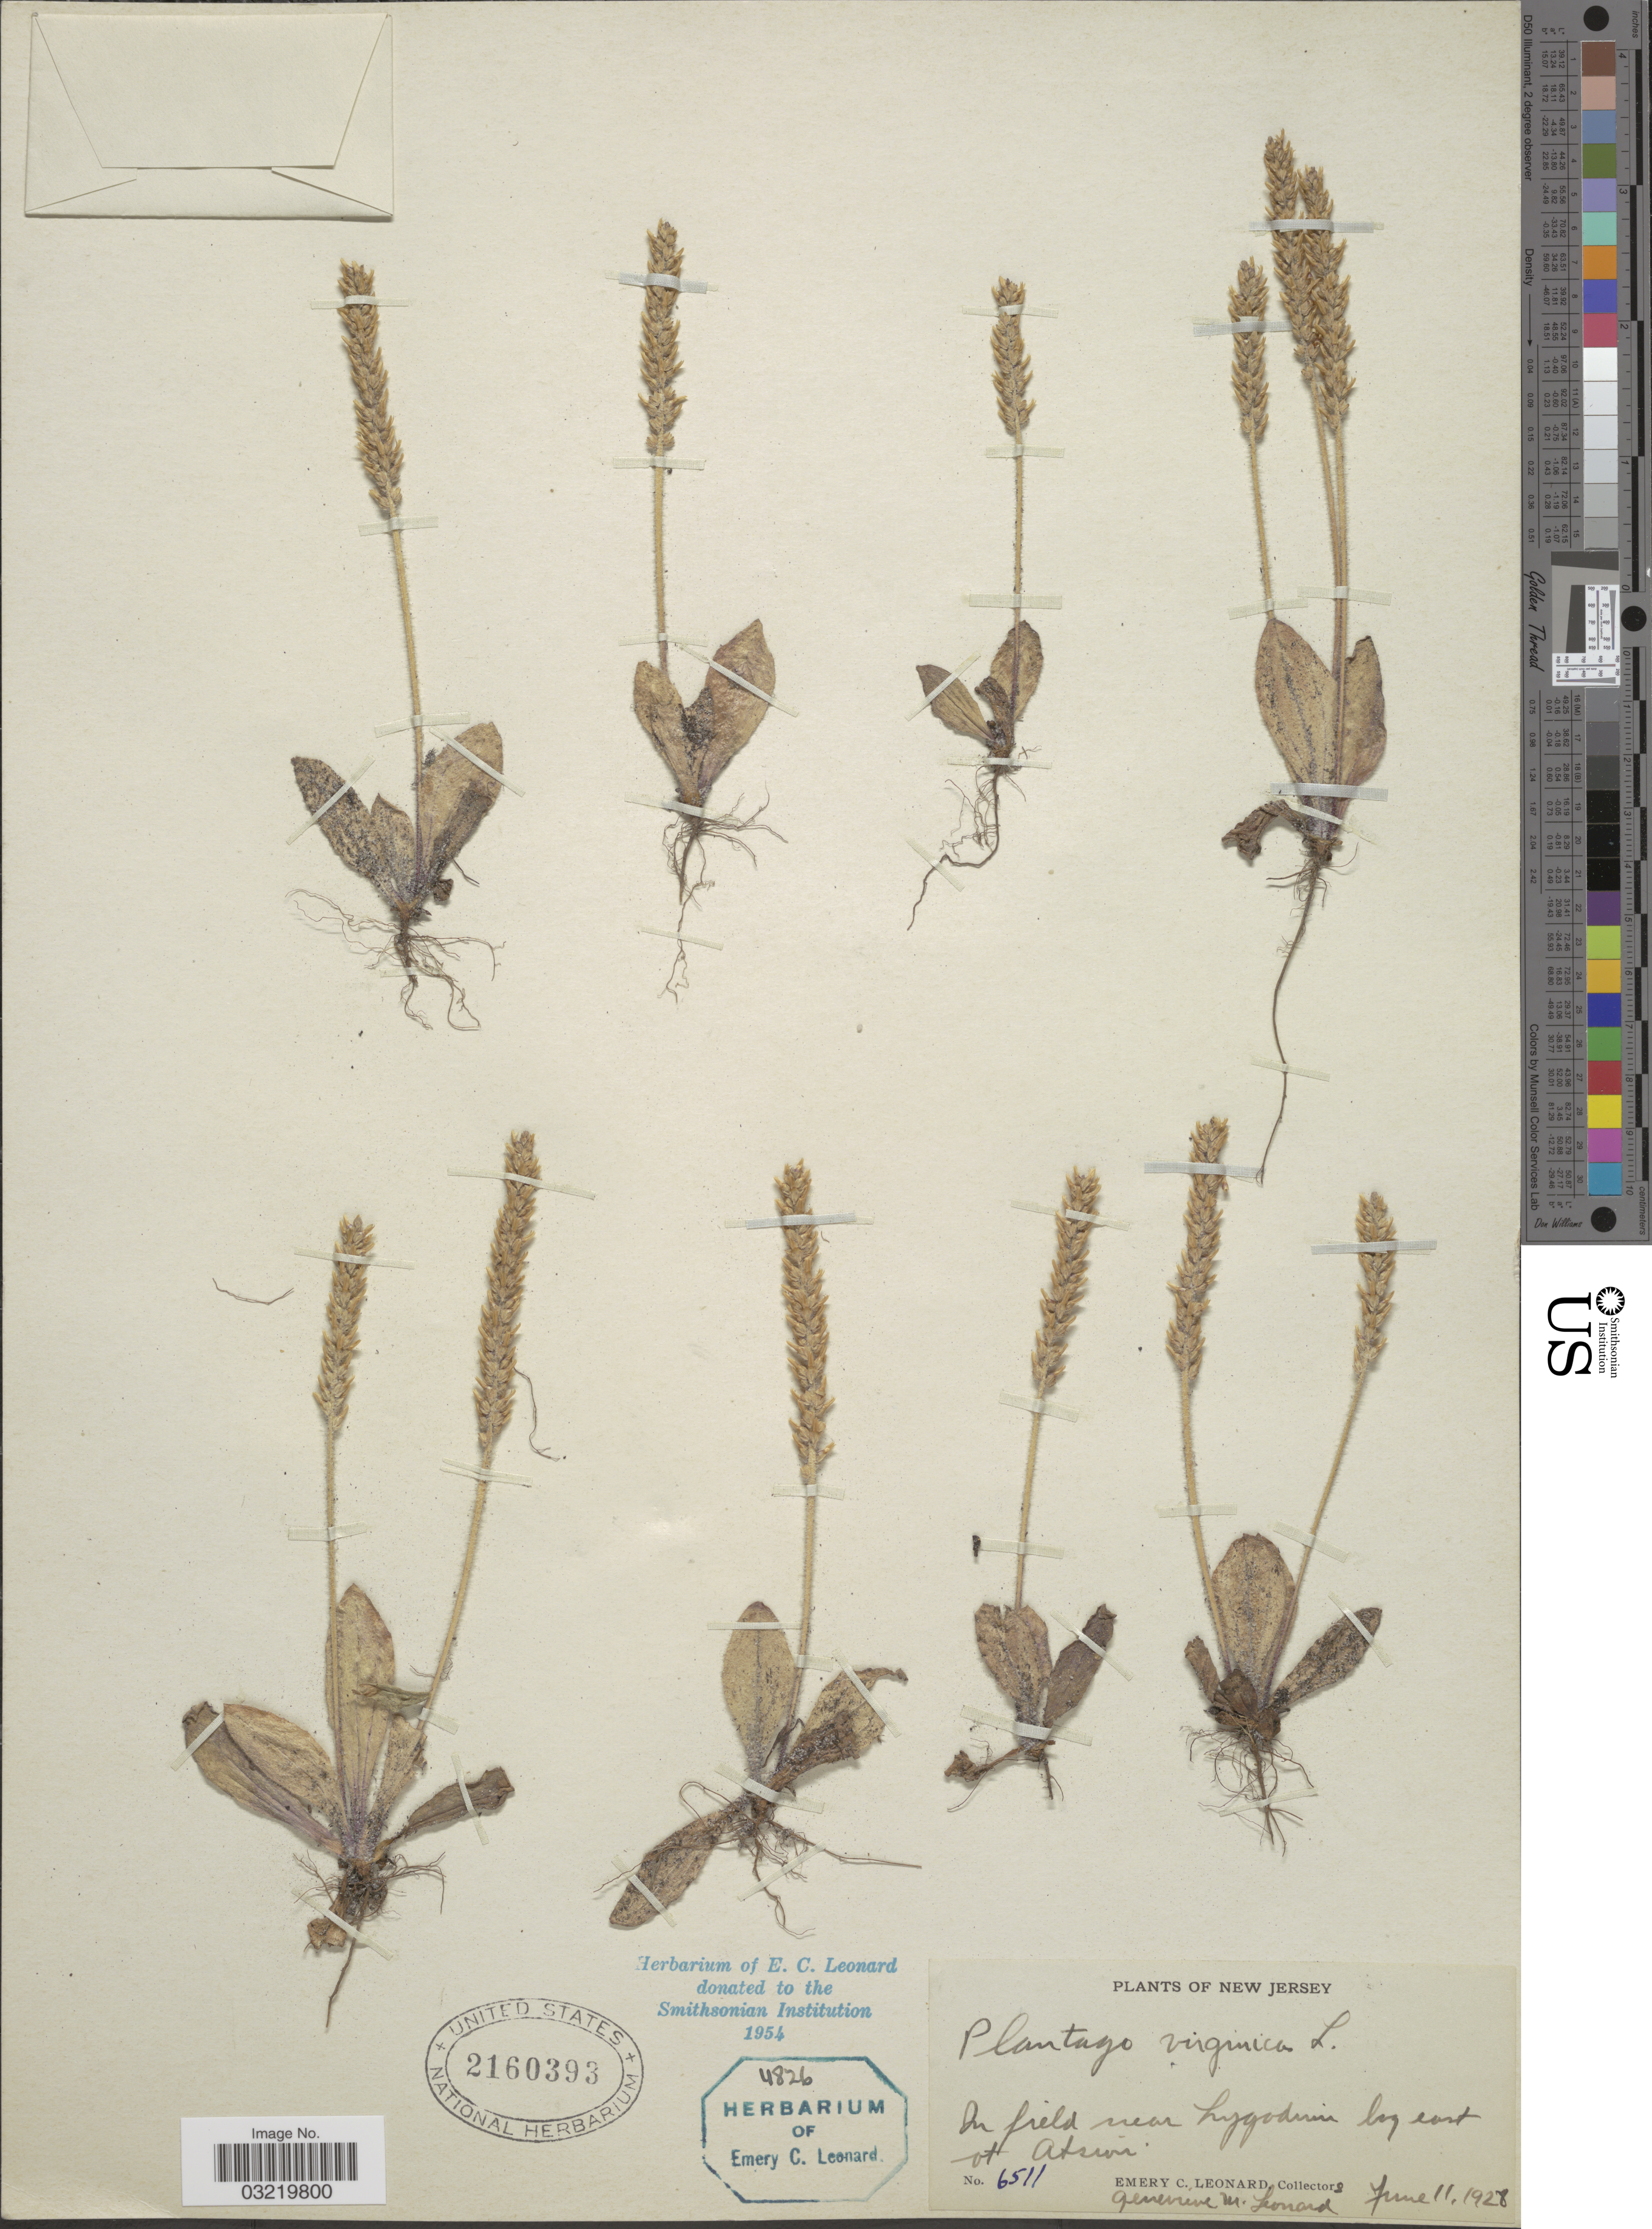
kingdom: Plantae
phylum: Tracheophyta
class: Magnoliopsida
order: Lamiales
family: Plantaginaceae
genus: Plantago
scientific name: Plantago virginica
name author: L.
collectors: E. C. Leonard & G. M. Leonard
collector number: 6511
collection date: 1928-06-11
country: United States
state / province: New Jersey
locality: In field near Lygodium bog east of Atsion.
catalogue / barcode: US 2160393